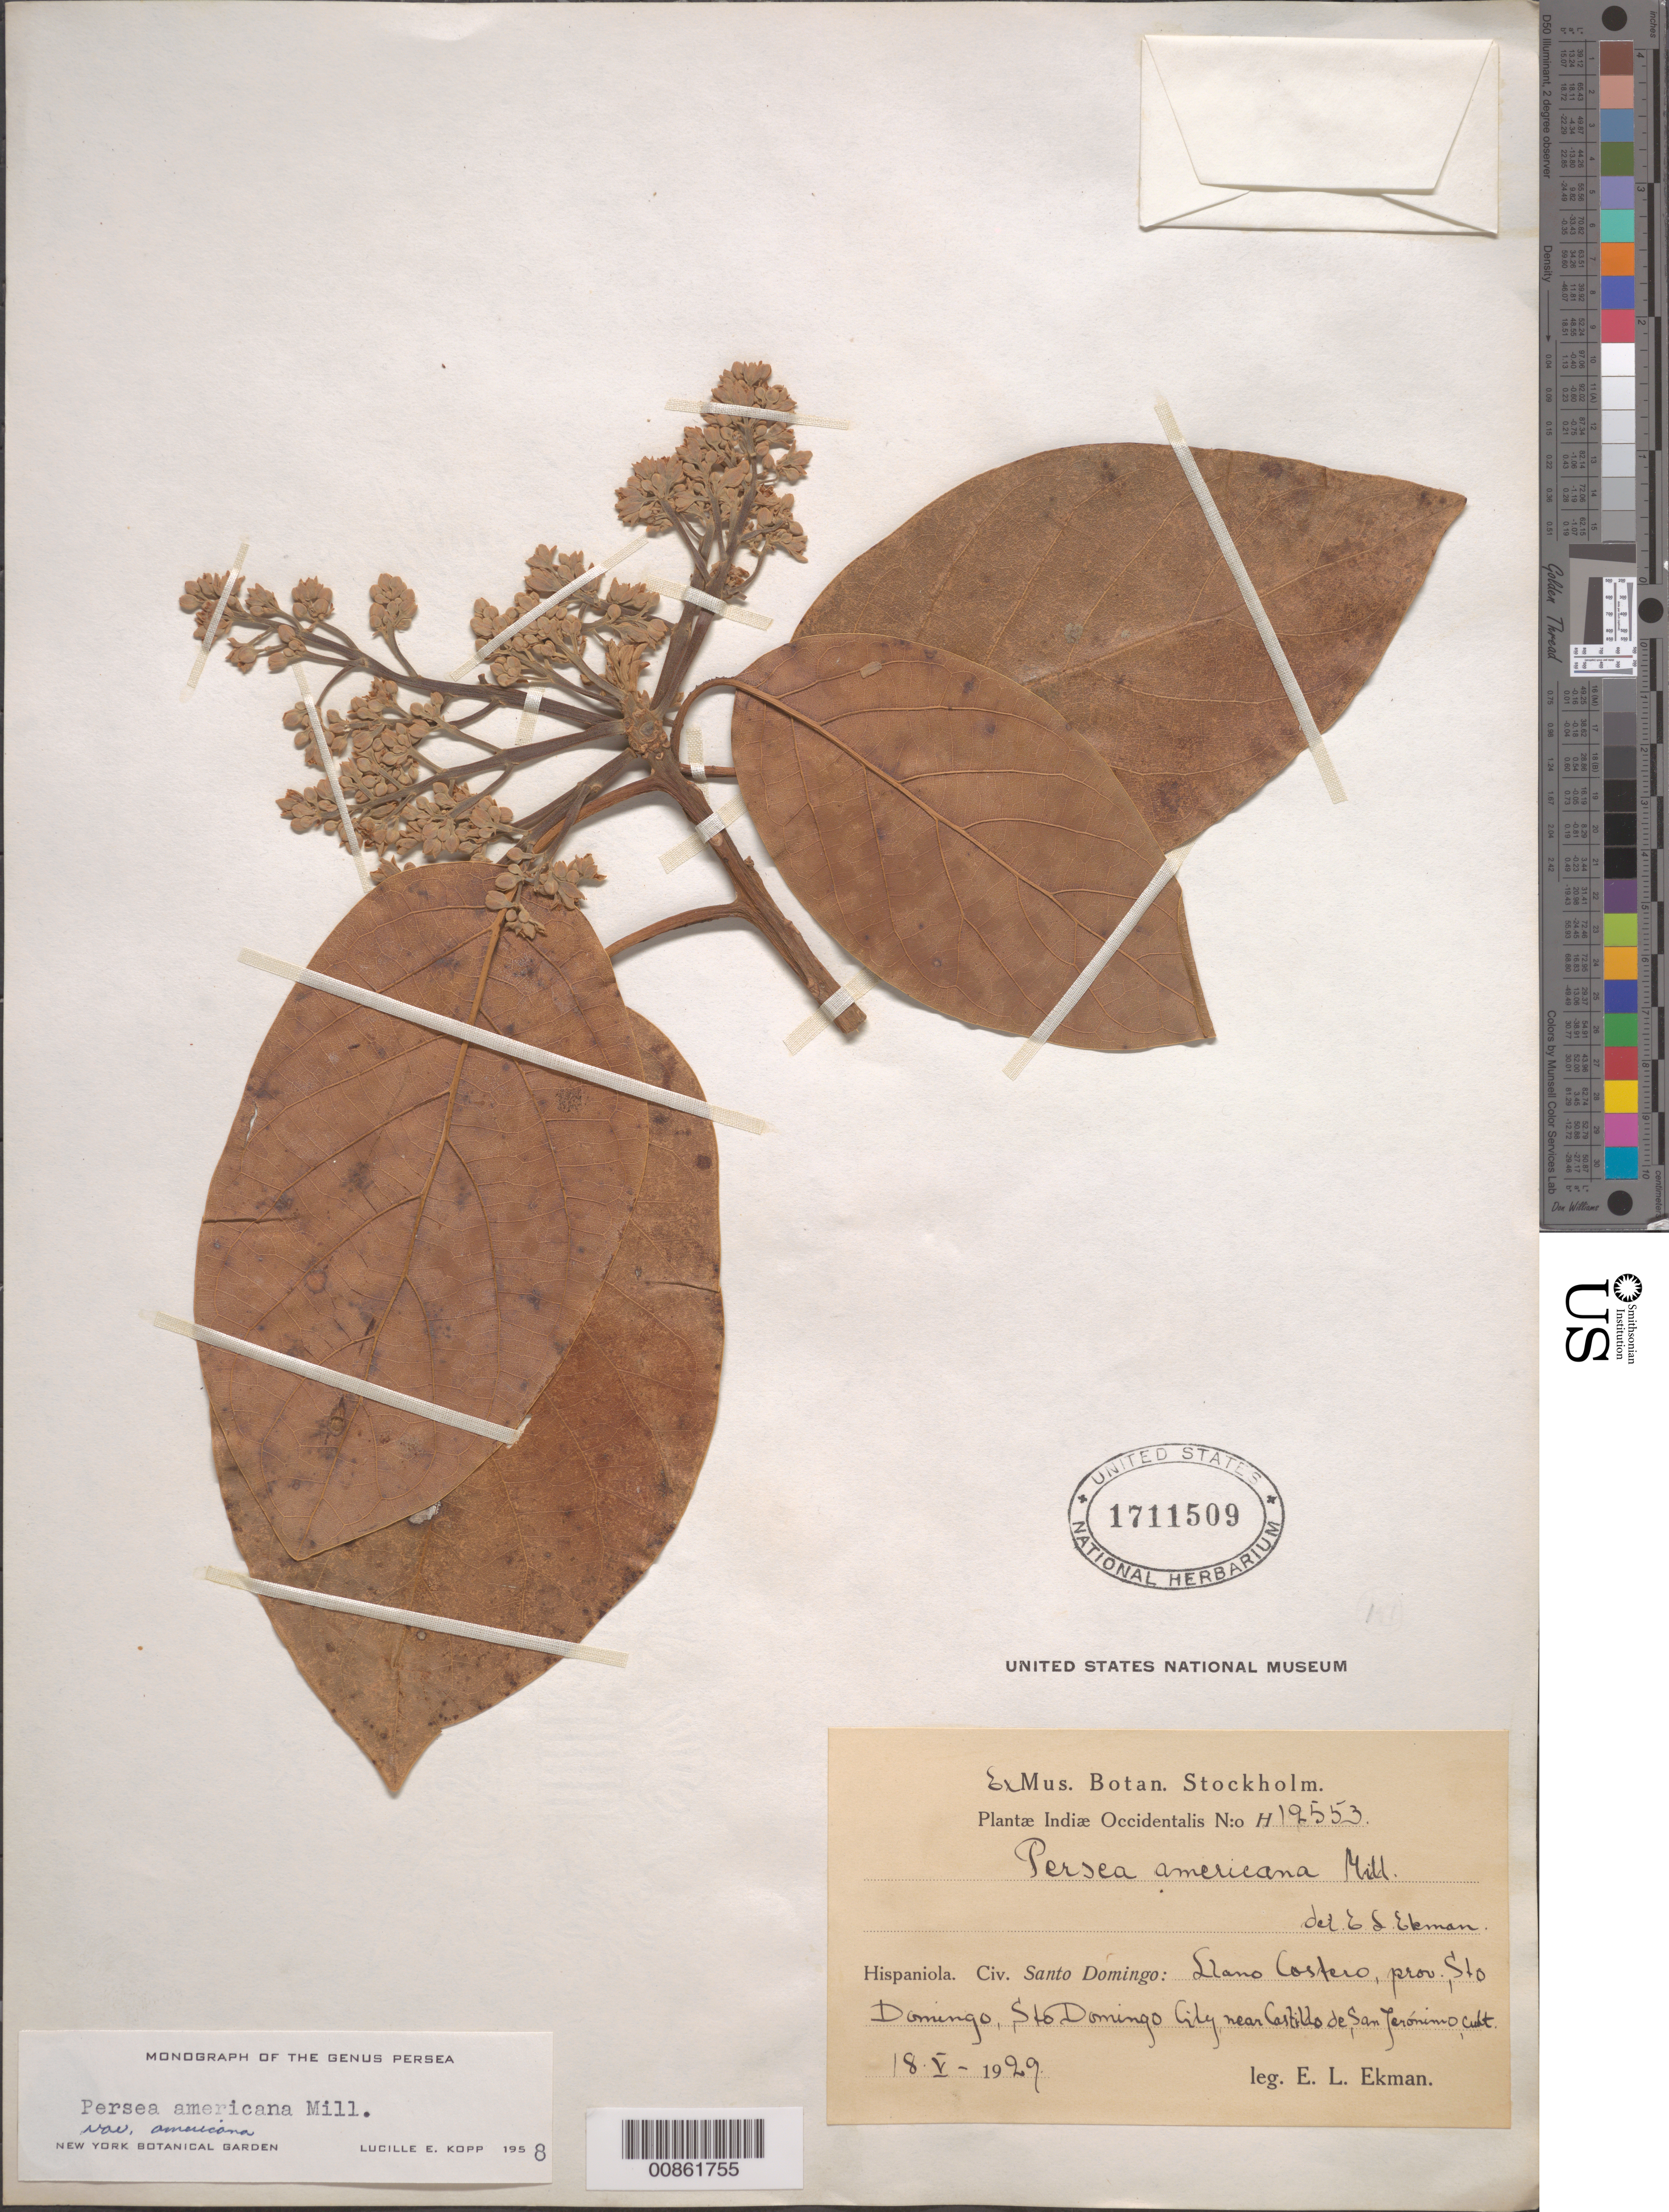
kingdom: Plantae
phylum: Tracheophyta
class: Magnoliopsida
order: Laurales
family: Lauraceae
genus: Persea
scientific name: Persea americana var. americana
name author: Mill.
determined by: Kopp, L. E., (NY), New York Botanical Garden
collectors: E. L. Ekman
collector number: H 12553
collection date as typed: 18 May 1929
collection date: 1929-05-18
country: Dominican Republic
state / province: Distrito Nacional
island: Hispaniola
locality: Llano Costero, Prov. Sto. Domingo (obsolete), Sto Domingo City, near Castillo de San Jerónimo.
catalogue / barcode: US 1711509